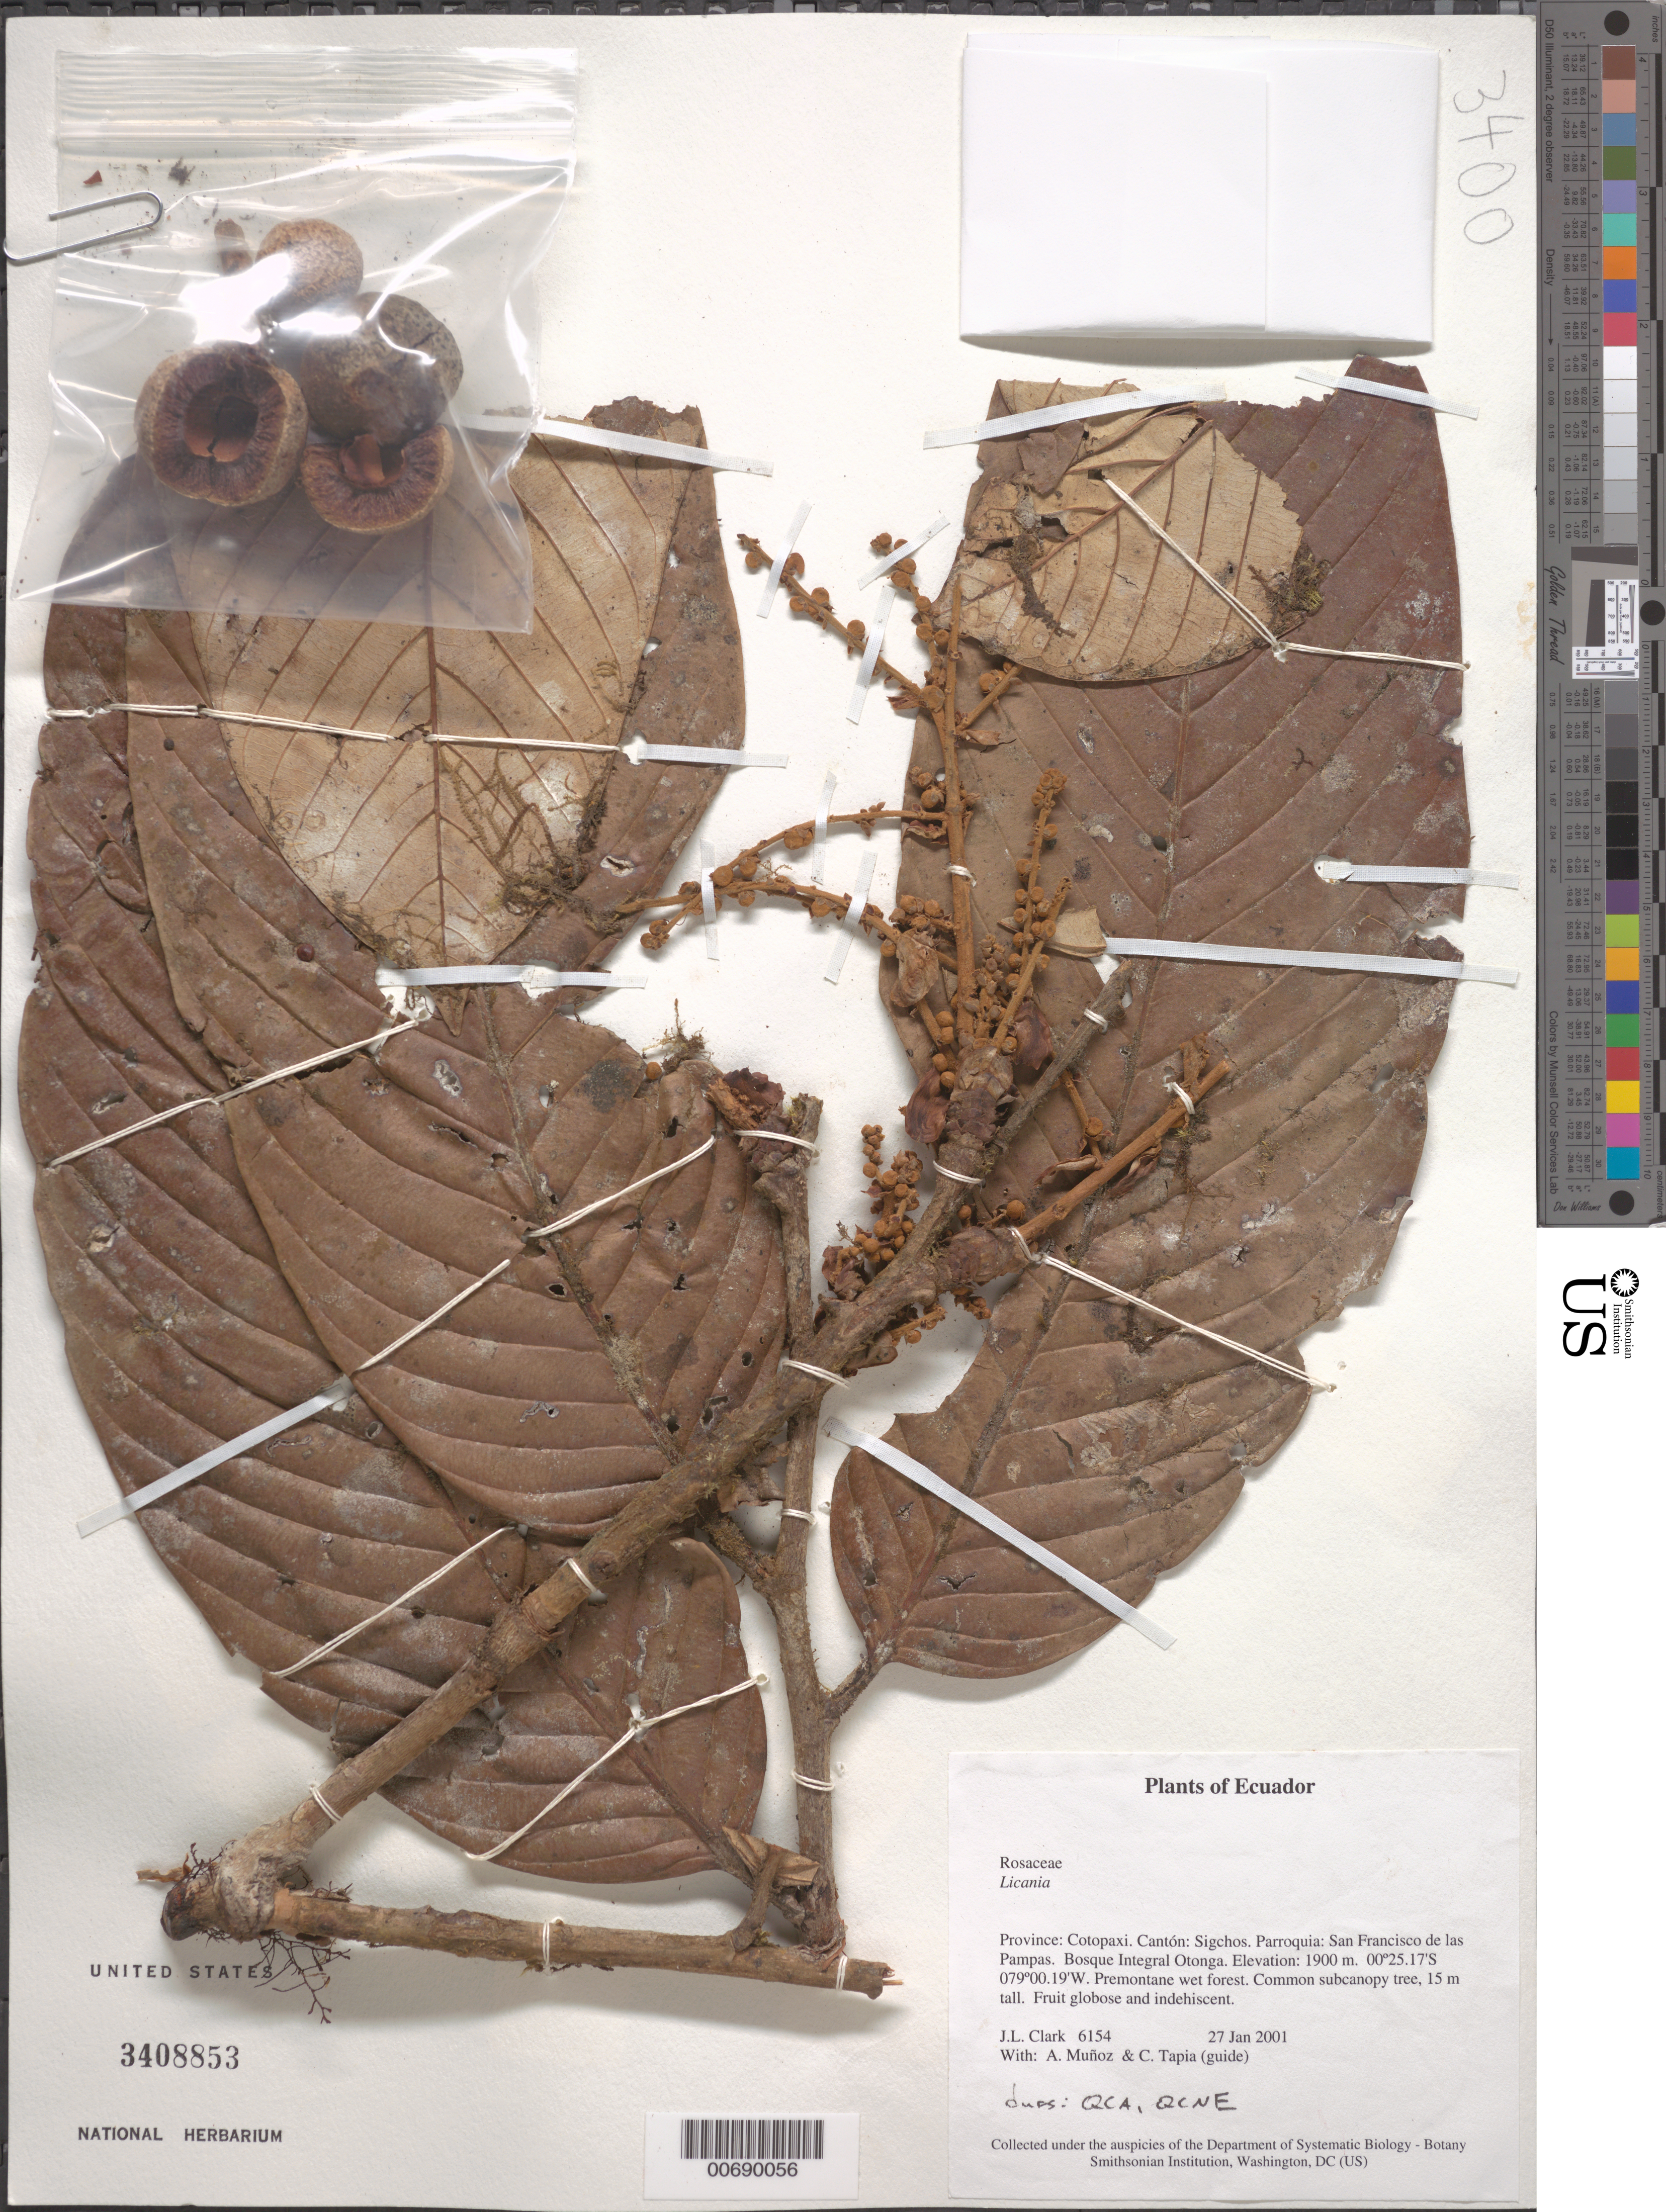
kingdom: Plantae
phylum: Tracheophyta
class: Magnoliopsida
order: Malpighiales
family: Chrysobalanaceae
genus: Licania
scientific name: Licania sp.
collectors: J. L. Clark, A. Muñoz & C. Tapia (guide)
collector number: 6154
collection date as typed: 27 Jan 2001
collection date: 2001-01-27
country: Ecuador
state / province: Cotopaxi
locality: Sigchos. Parroquia: San Francisco de las Pampas. Bosque Integral Otonga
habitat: Premontane wet forest.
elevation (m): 1900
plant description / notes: QUA, QCNE, US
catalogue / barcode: US 3408853